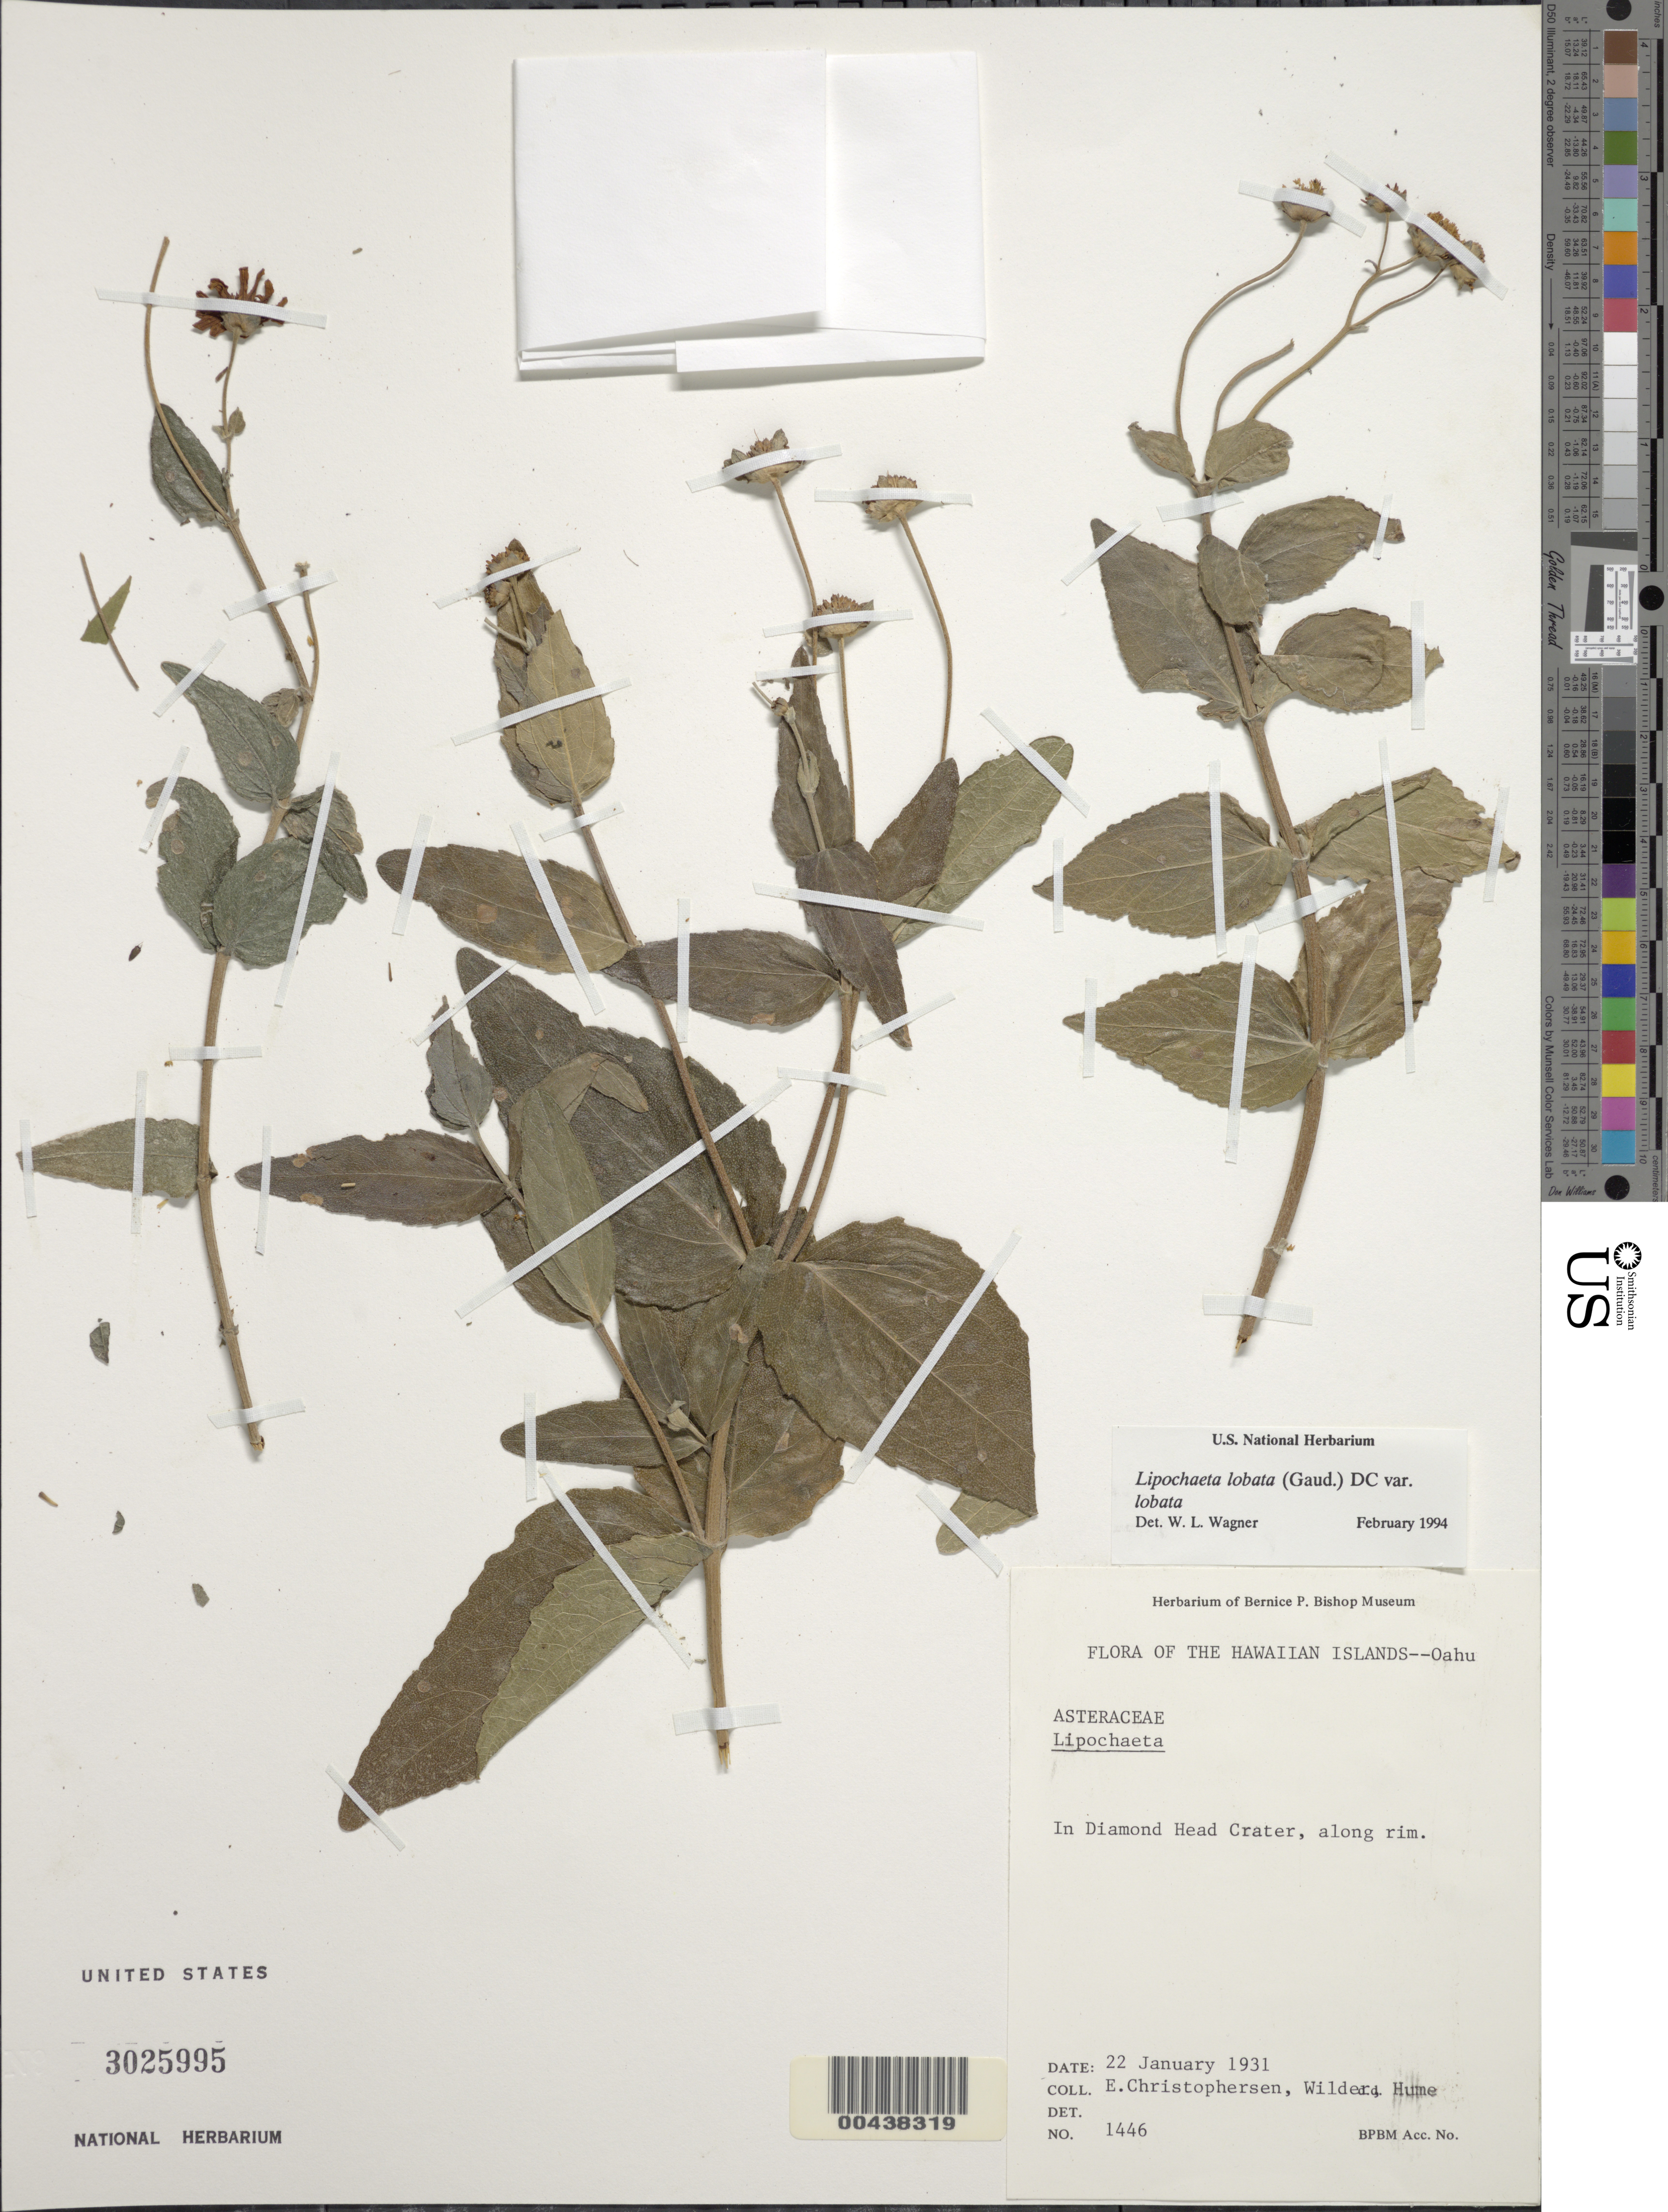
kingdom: Plantae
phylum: Tracheophyta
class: Magnoliopsida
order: Asterales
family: Asteraceae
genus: Lipochaeta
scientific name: Lipochaeta lobata var. lobata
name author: (Gaudich.) DC.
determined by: Wagner, W. L., (BOT), Smithsonian Institution - National Museum of Natural History (UNITED STATES)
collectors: E. Christophersen, G. Wilder & E. Hume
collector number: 1446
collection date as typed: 22 Jan 1931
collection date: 1931-01-22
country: United States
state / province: Hawaii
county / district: Honolulu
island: Oahu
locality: In Diamond Head Crater, along rim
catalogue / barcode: US 3025995